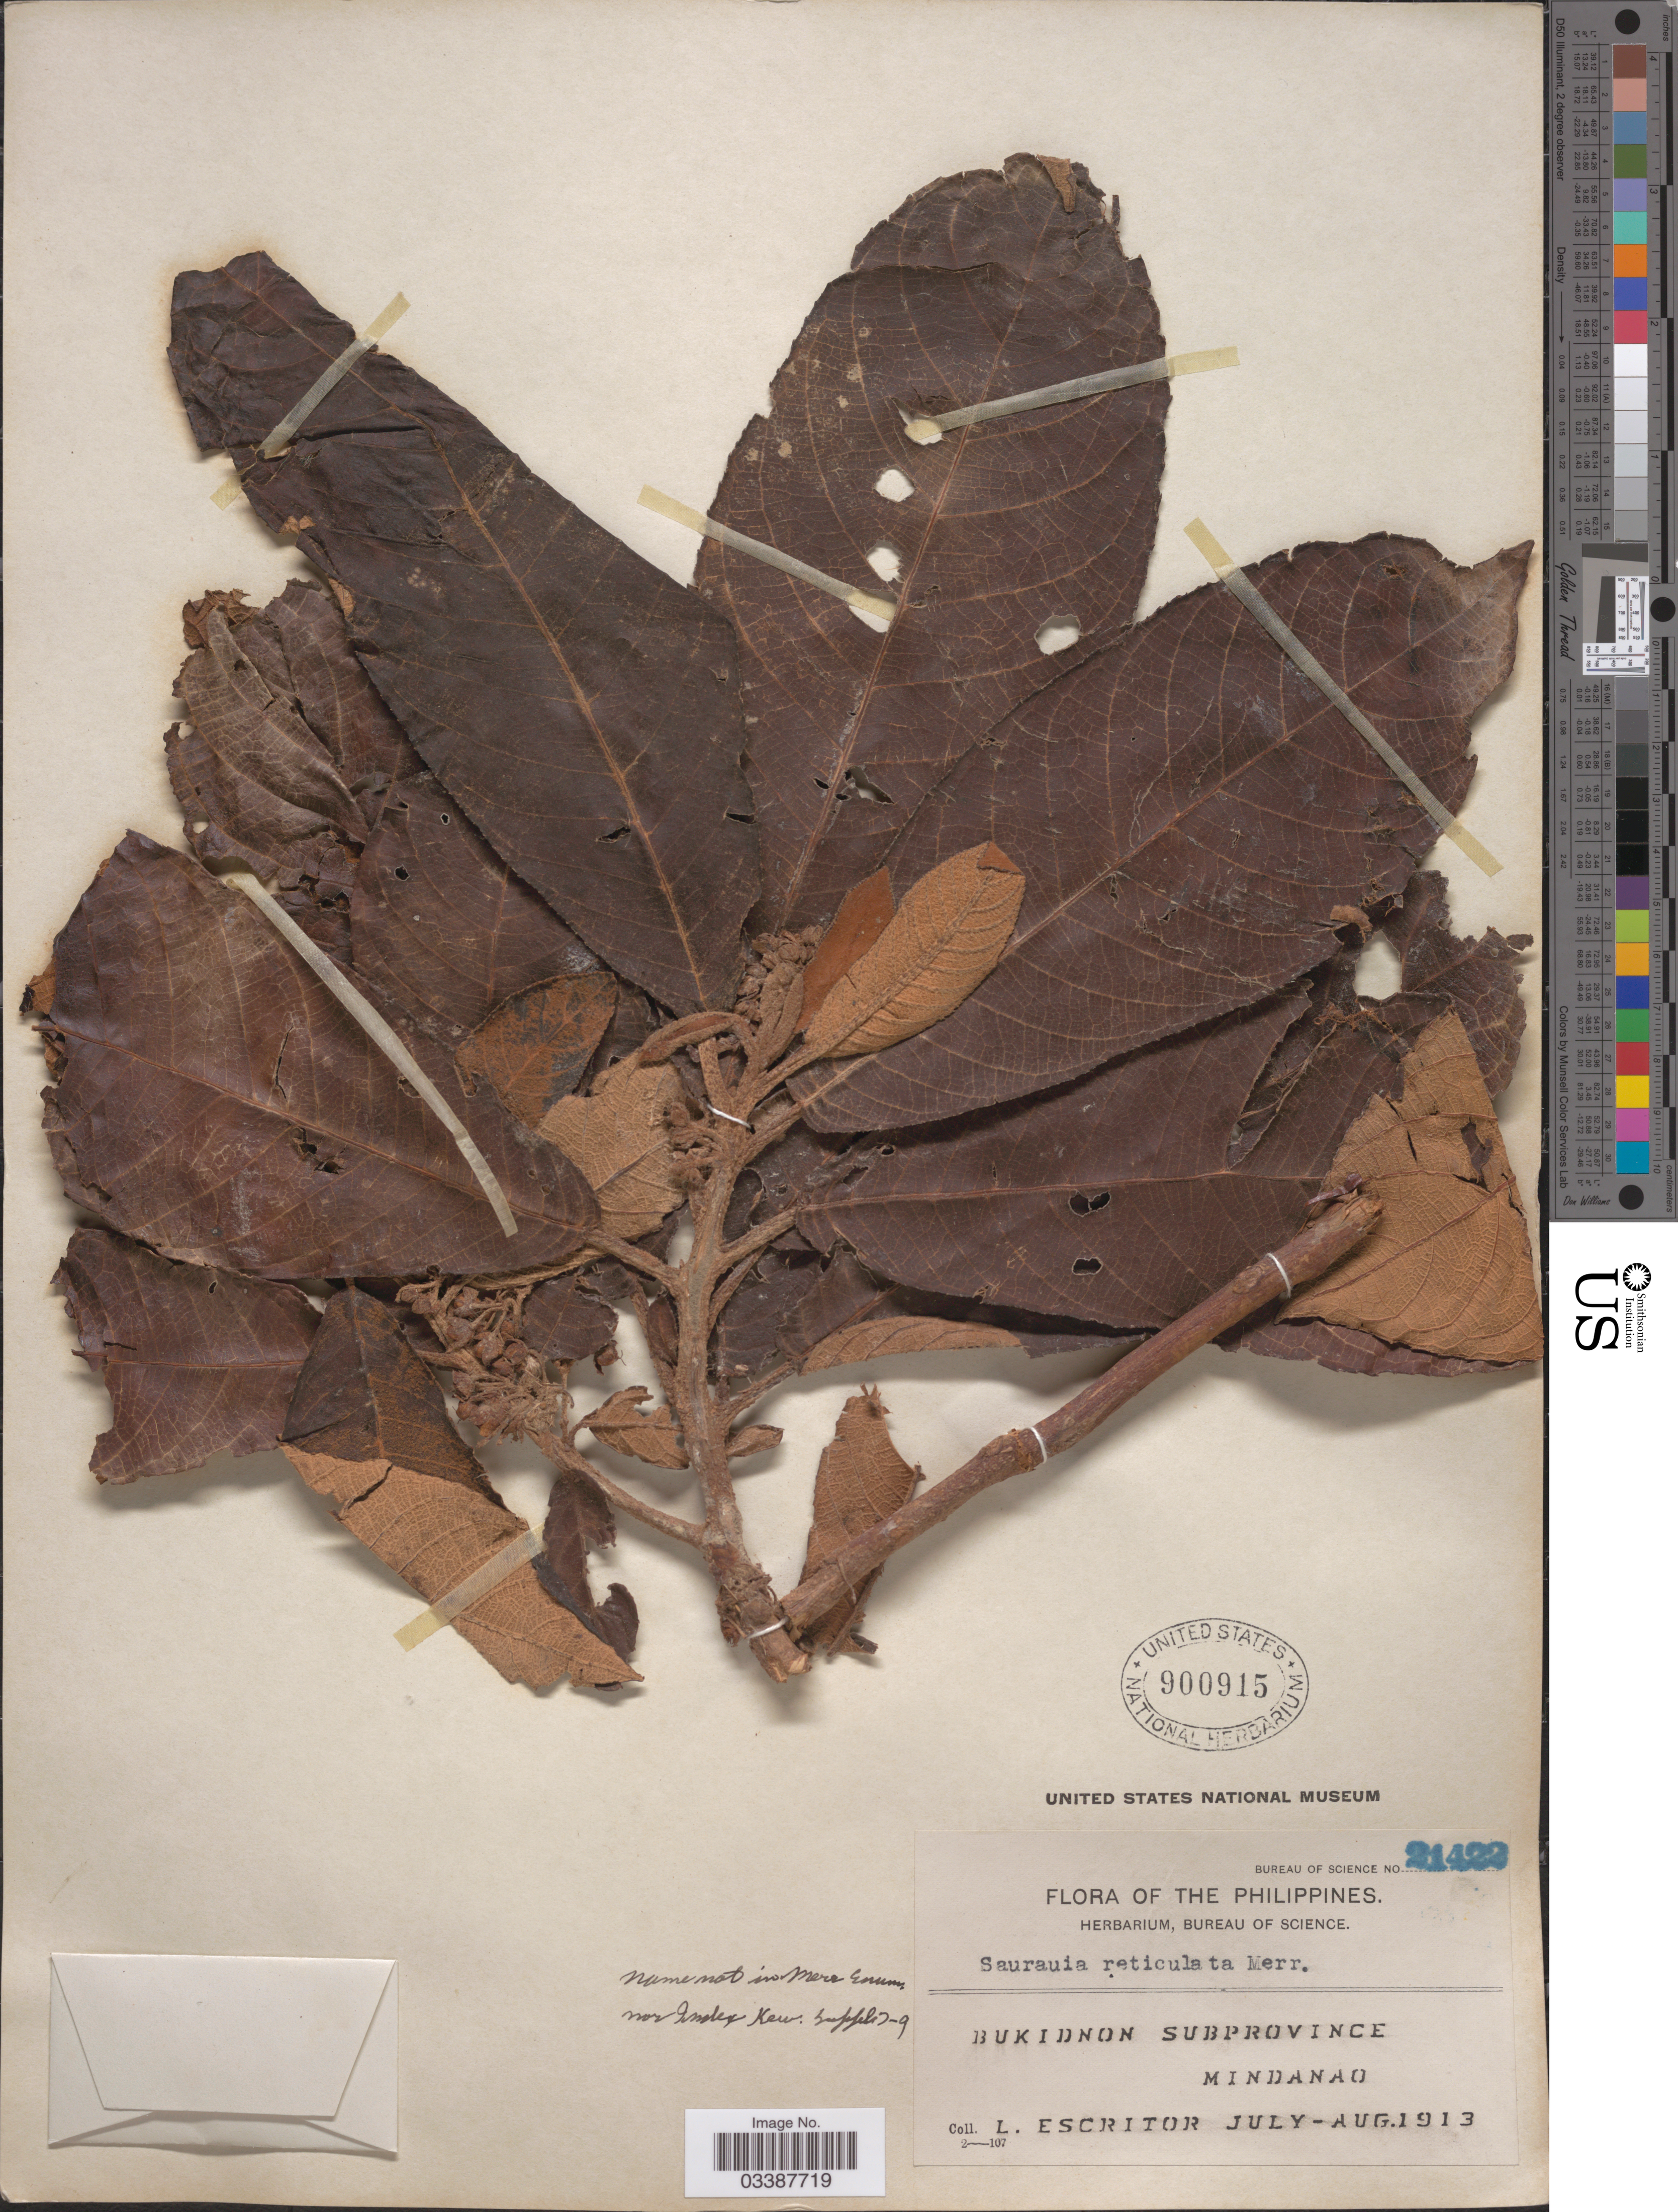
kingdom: Plantae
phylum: Tracheophyta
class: Magnoliopsida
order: Ericales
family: Actinidiaceae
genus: Saurauia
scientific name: Saurauia sp.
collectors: L. Escritor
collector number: Bureau of Science 21422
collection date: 1913-07/1913-08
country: Philippines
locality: Bukidnon Subprovince. Mindanao.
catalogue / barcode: US 900915